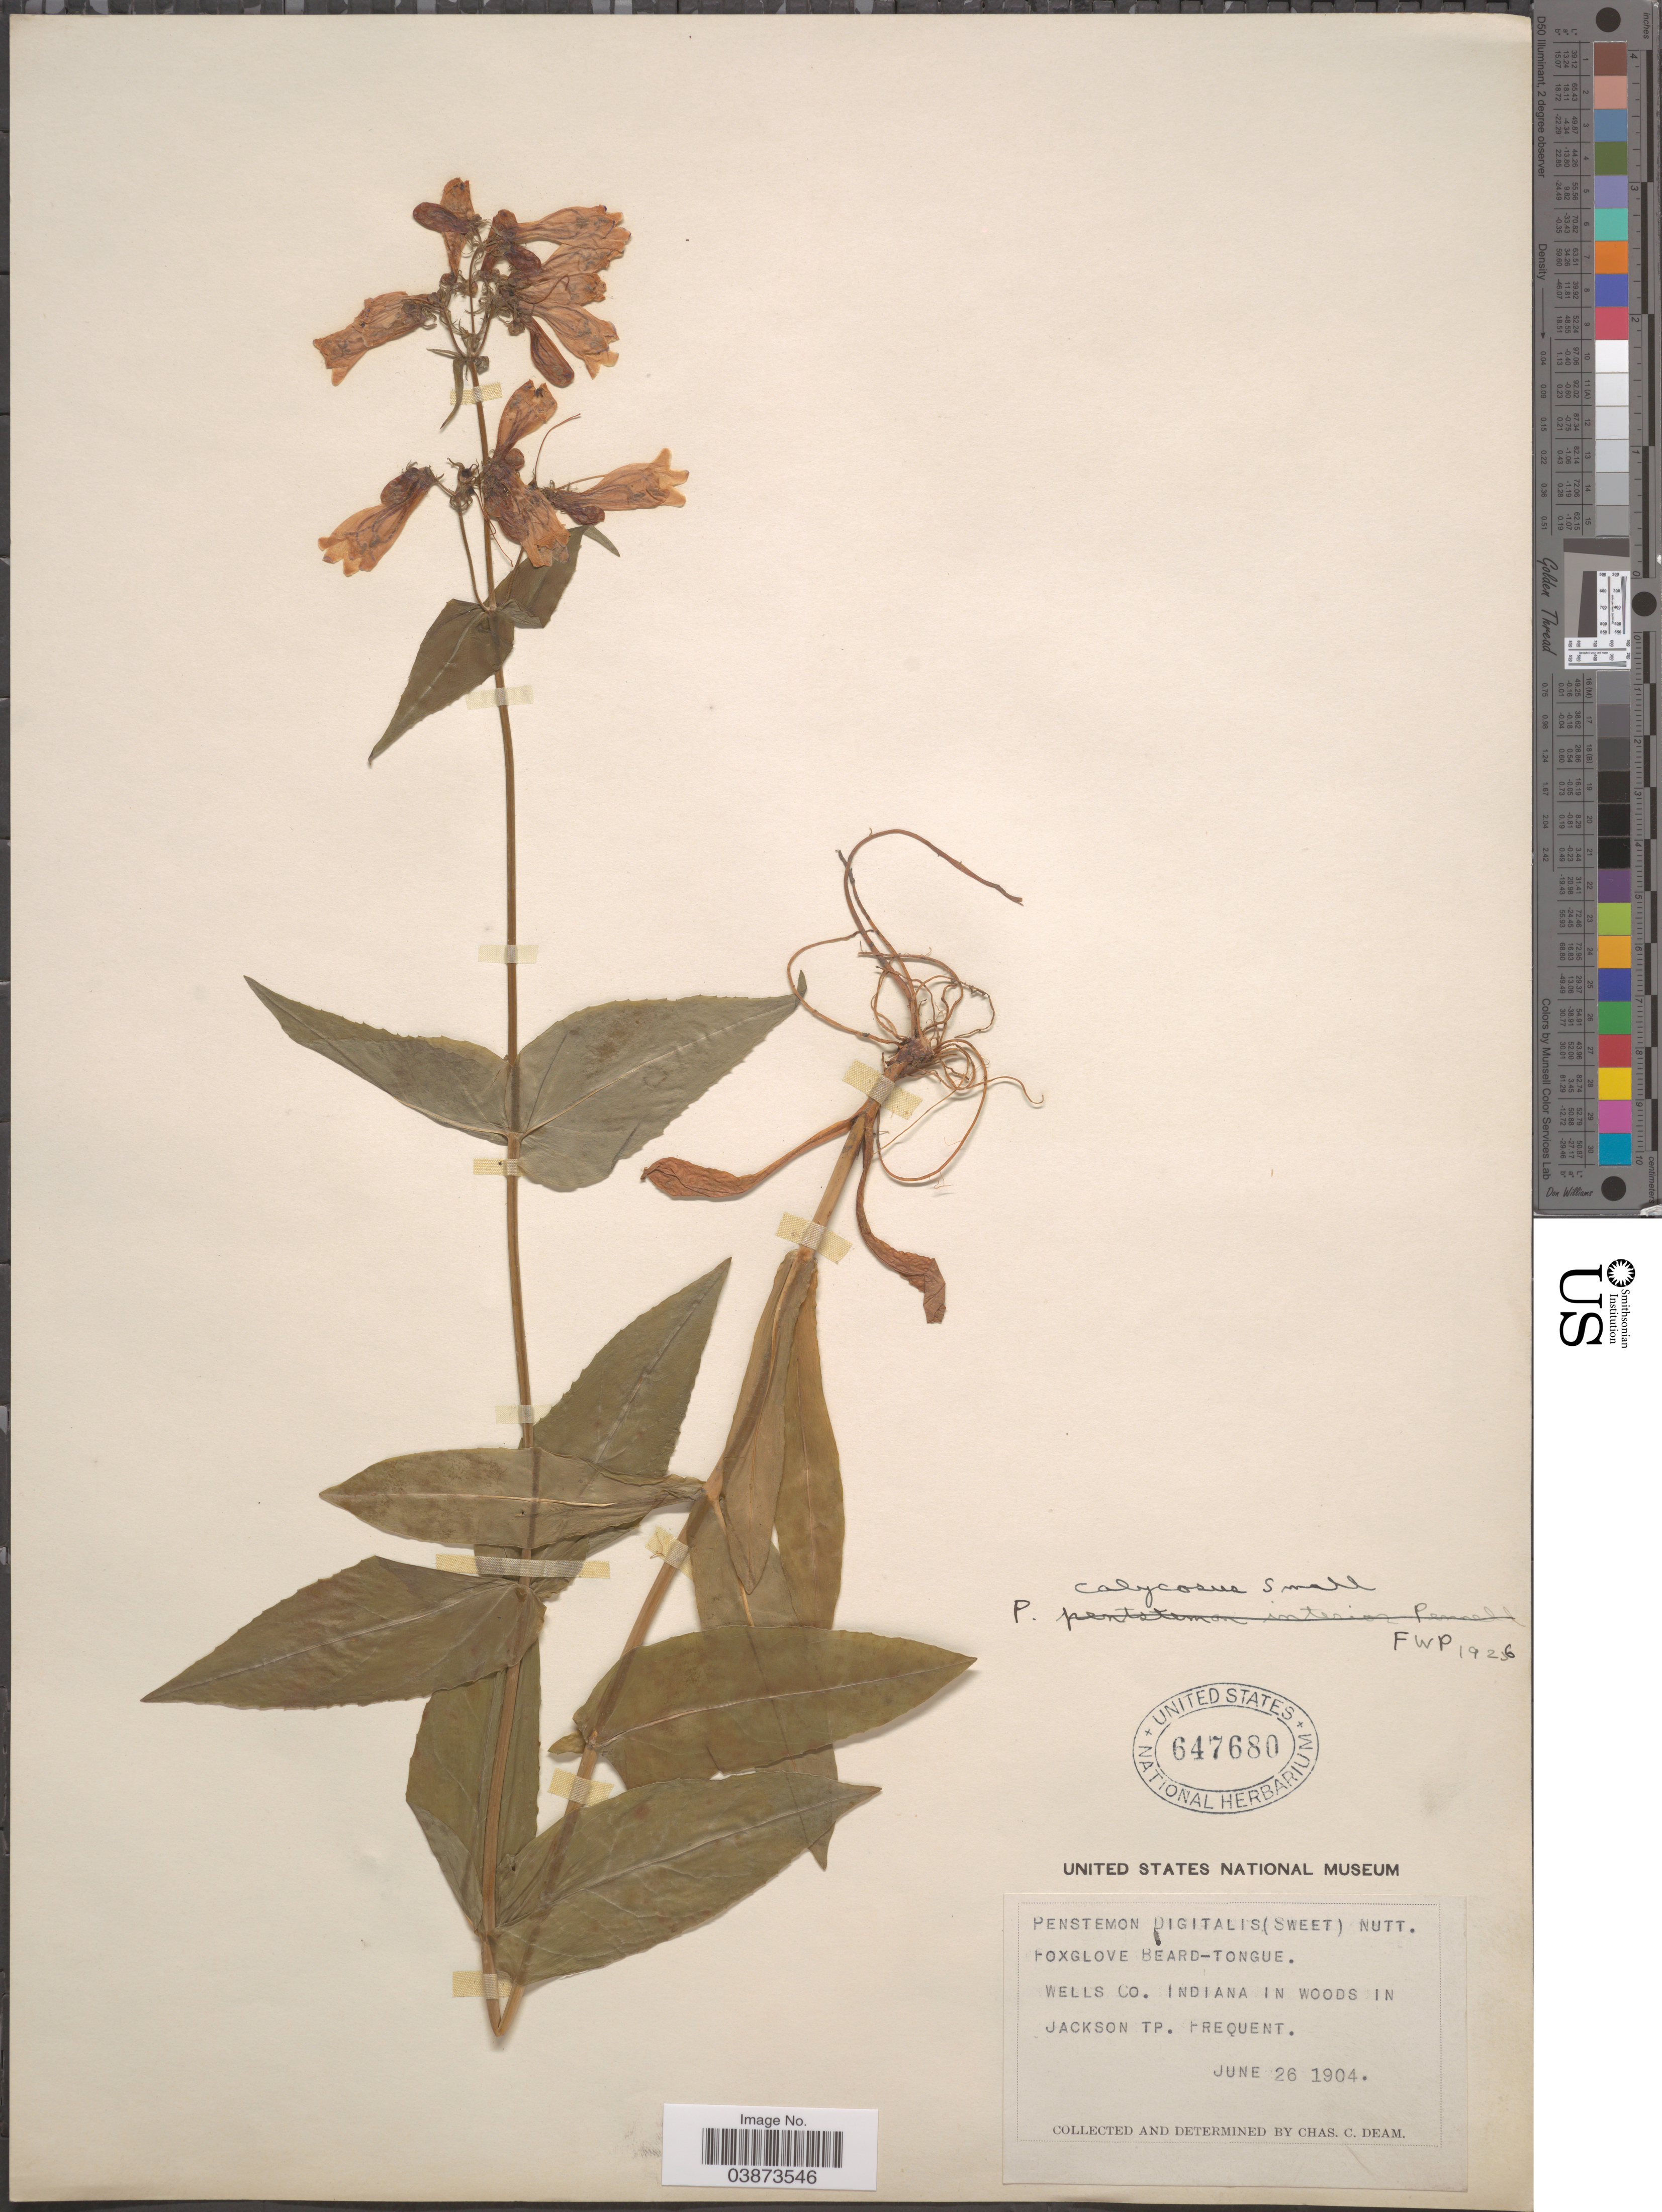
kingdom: Plantae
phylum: Tracheophyta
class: Magnoliopsida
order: Lamiales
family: Plantaginaceae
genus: Penstemon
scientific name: Penstemon calycosus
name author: Small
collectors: C. C. Deam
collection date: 1904-06-26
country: United States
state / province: Indiana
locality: Wells Co. In Jackson Tp.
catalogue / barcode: US 647680